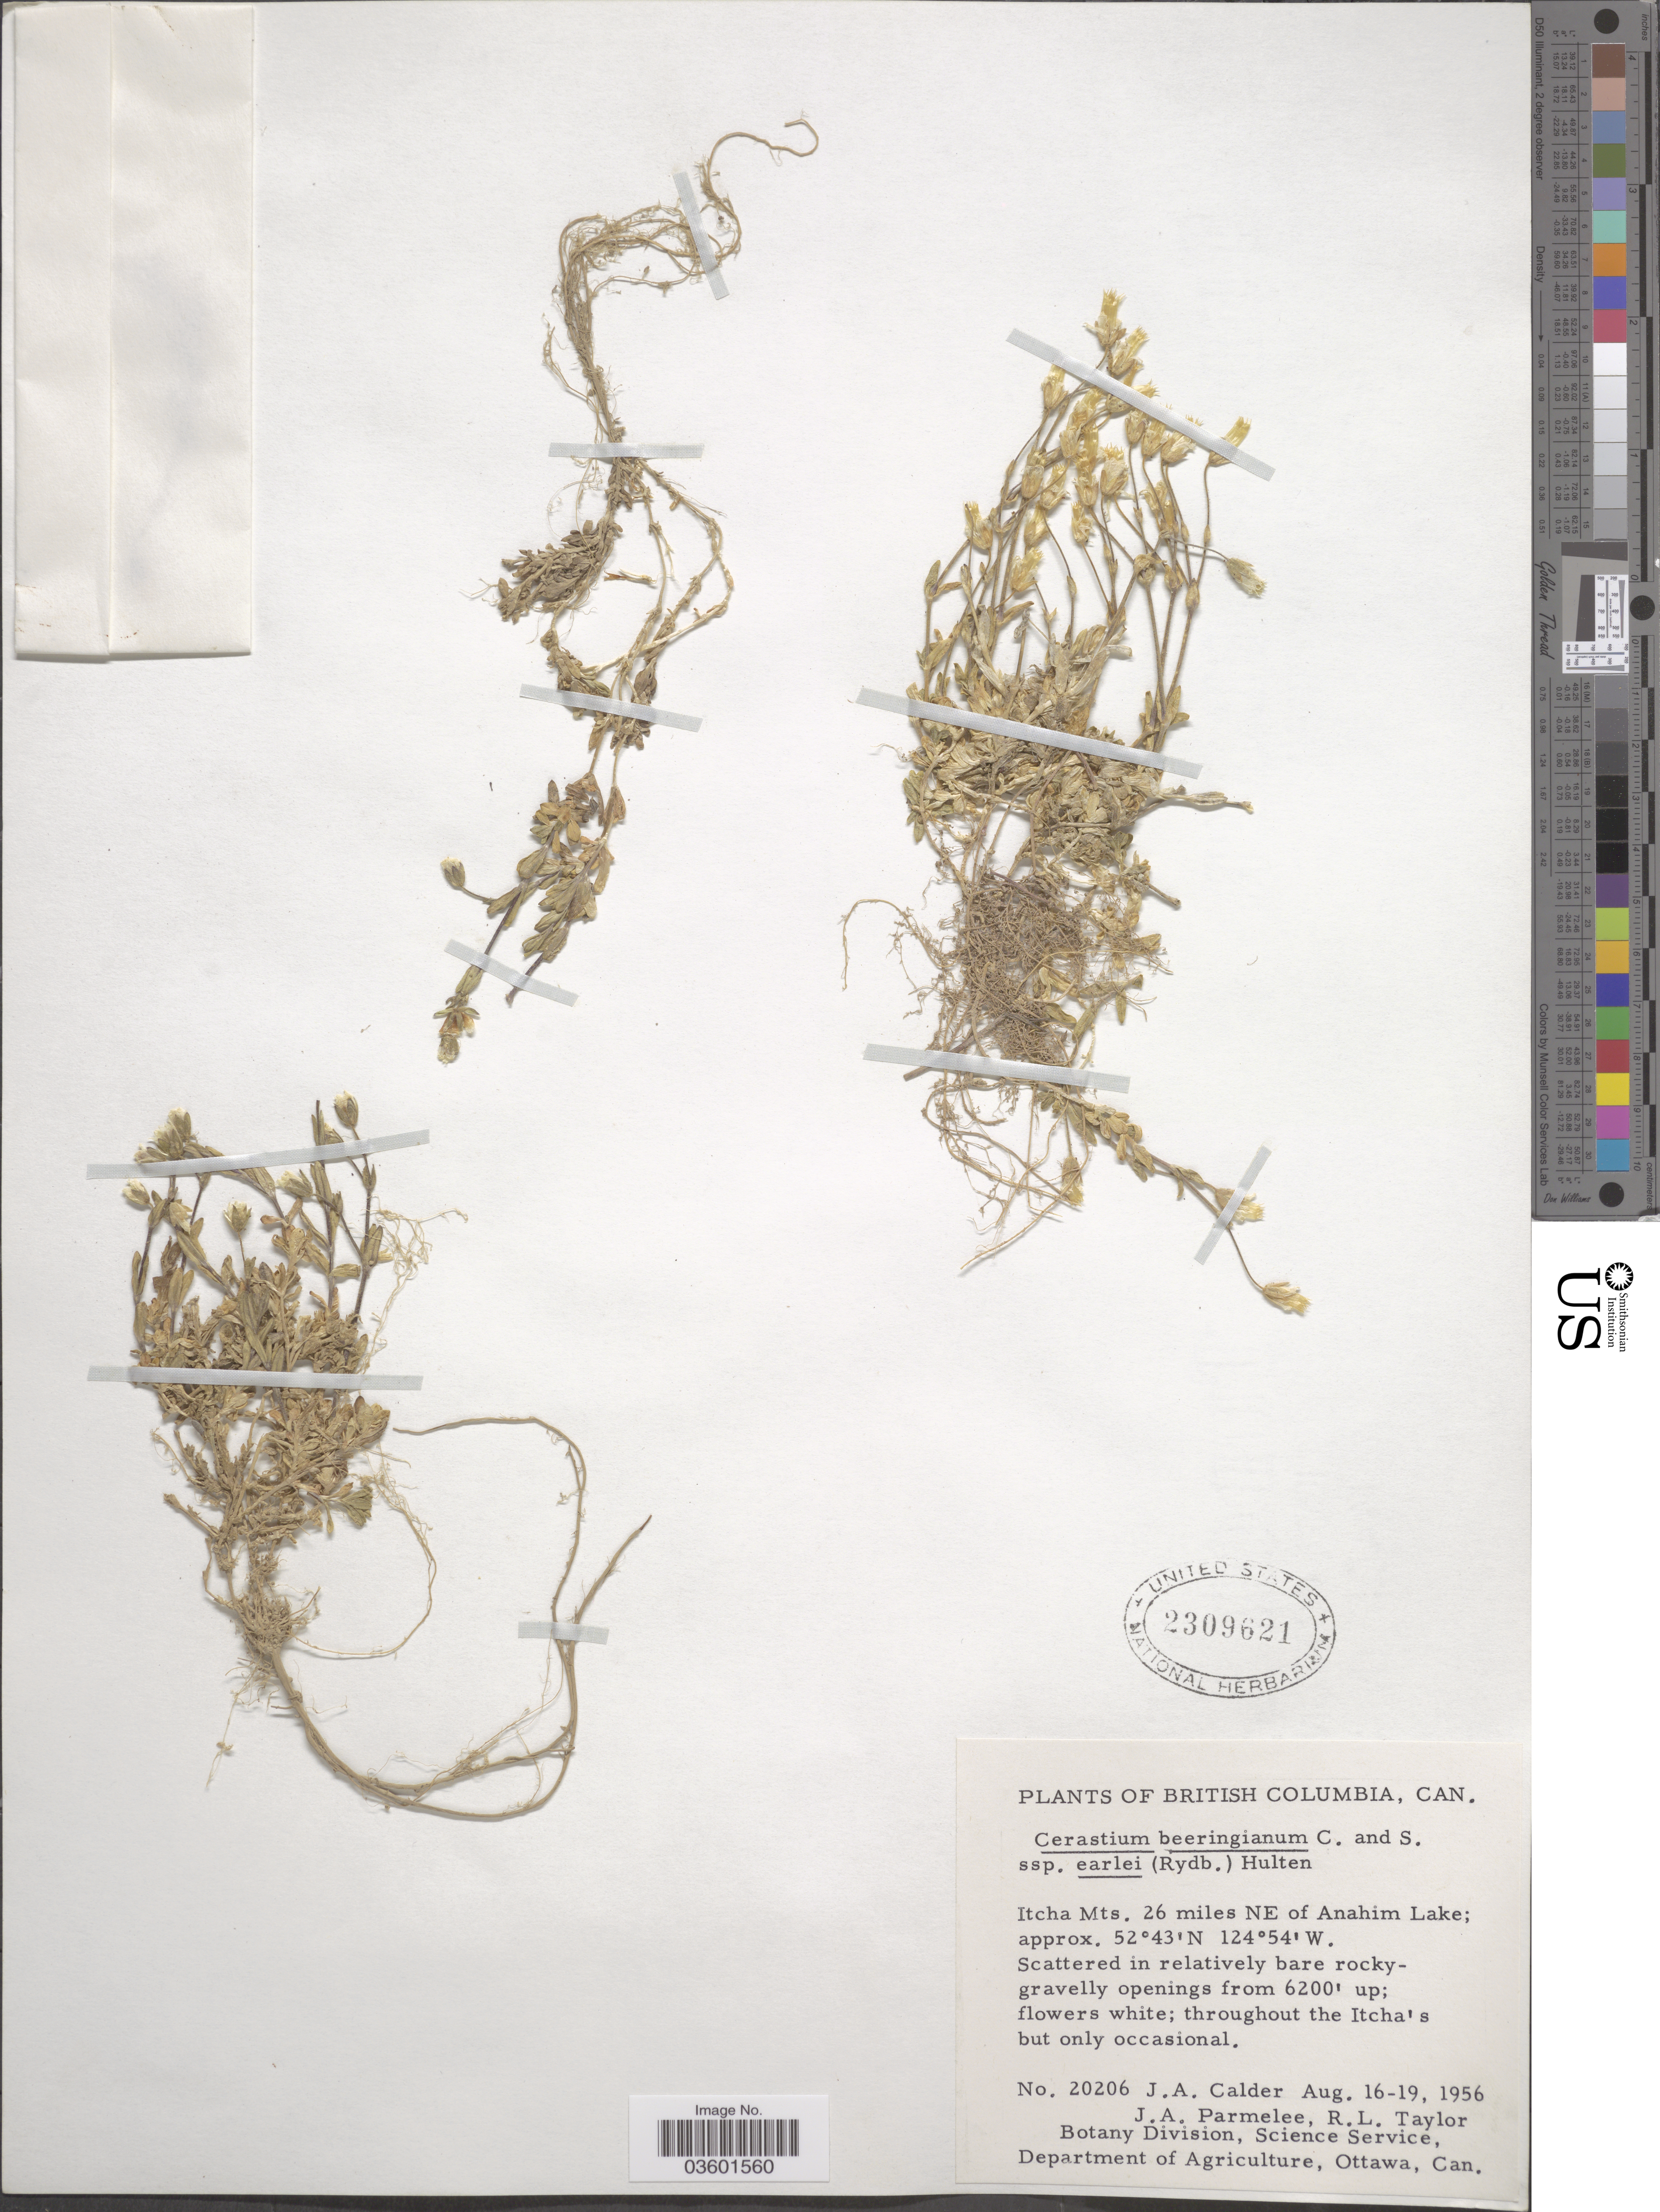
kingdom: Plantae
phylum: Tracheophyta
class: Magnoliopsida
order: Caryophyllales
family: Caryophyllaceae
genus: Cerastium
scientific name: Cerastium beeringianum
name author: Cham. & Schltdl.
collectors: J. A. Calder, J. A. Parmelee & R. Taylor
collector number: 20206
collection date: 1956-08-16/1956-08-19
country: Canada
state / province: British Columbia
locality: Itcha Mts. 26 miles NE of Anahim Lake. Througout the Itcha's.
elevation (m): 1890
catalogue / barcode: US 2309621